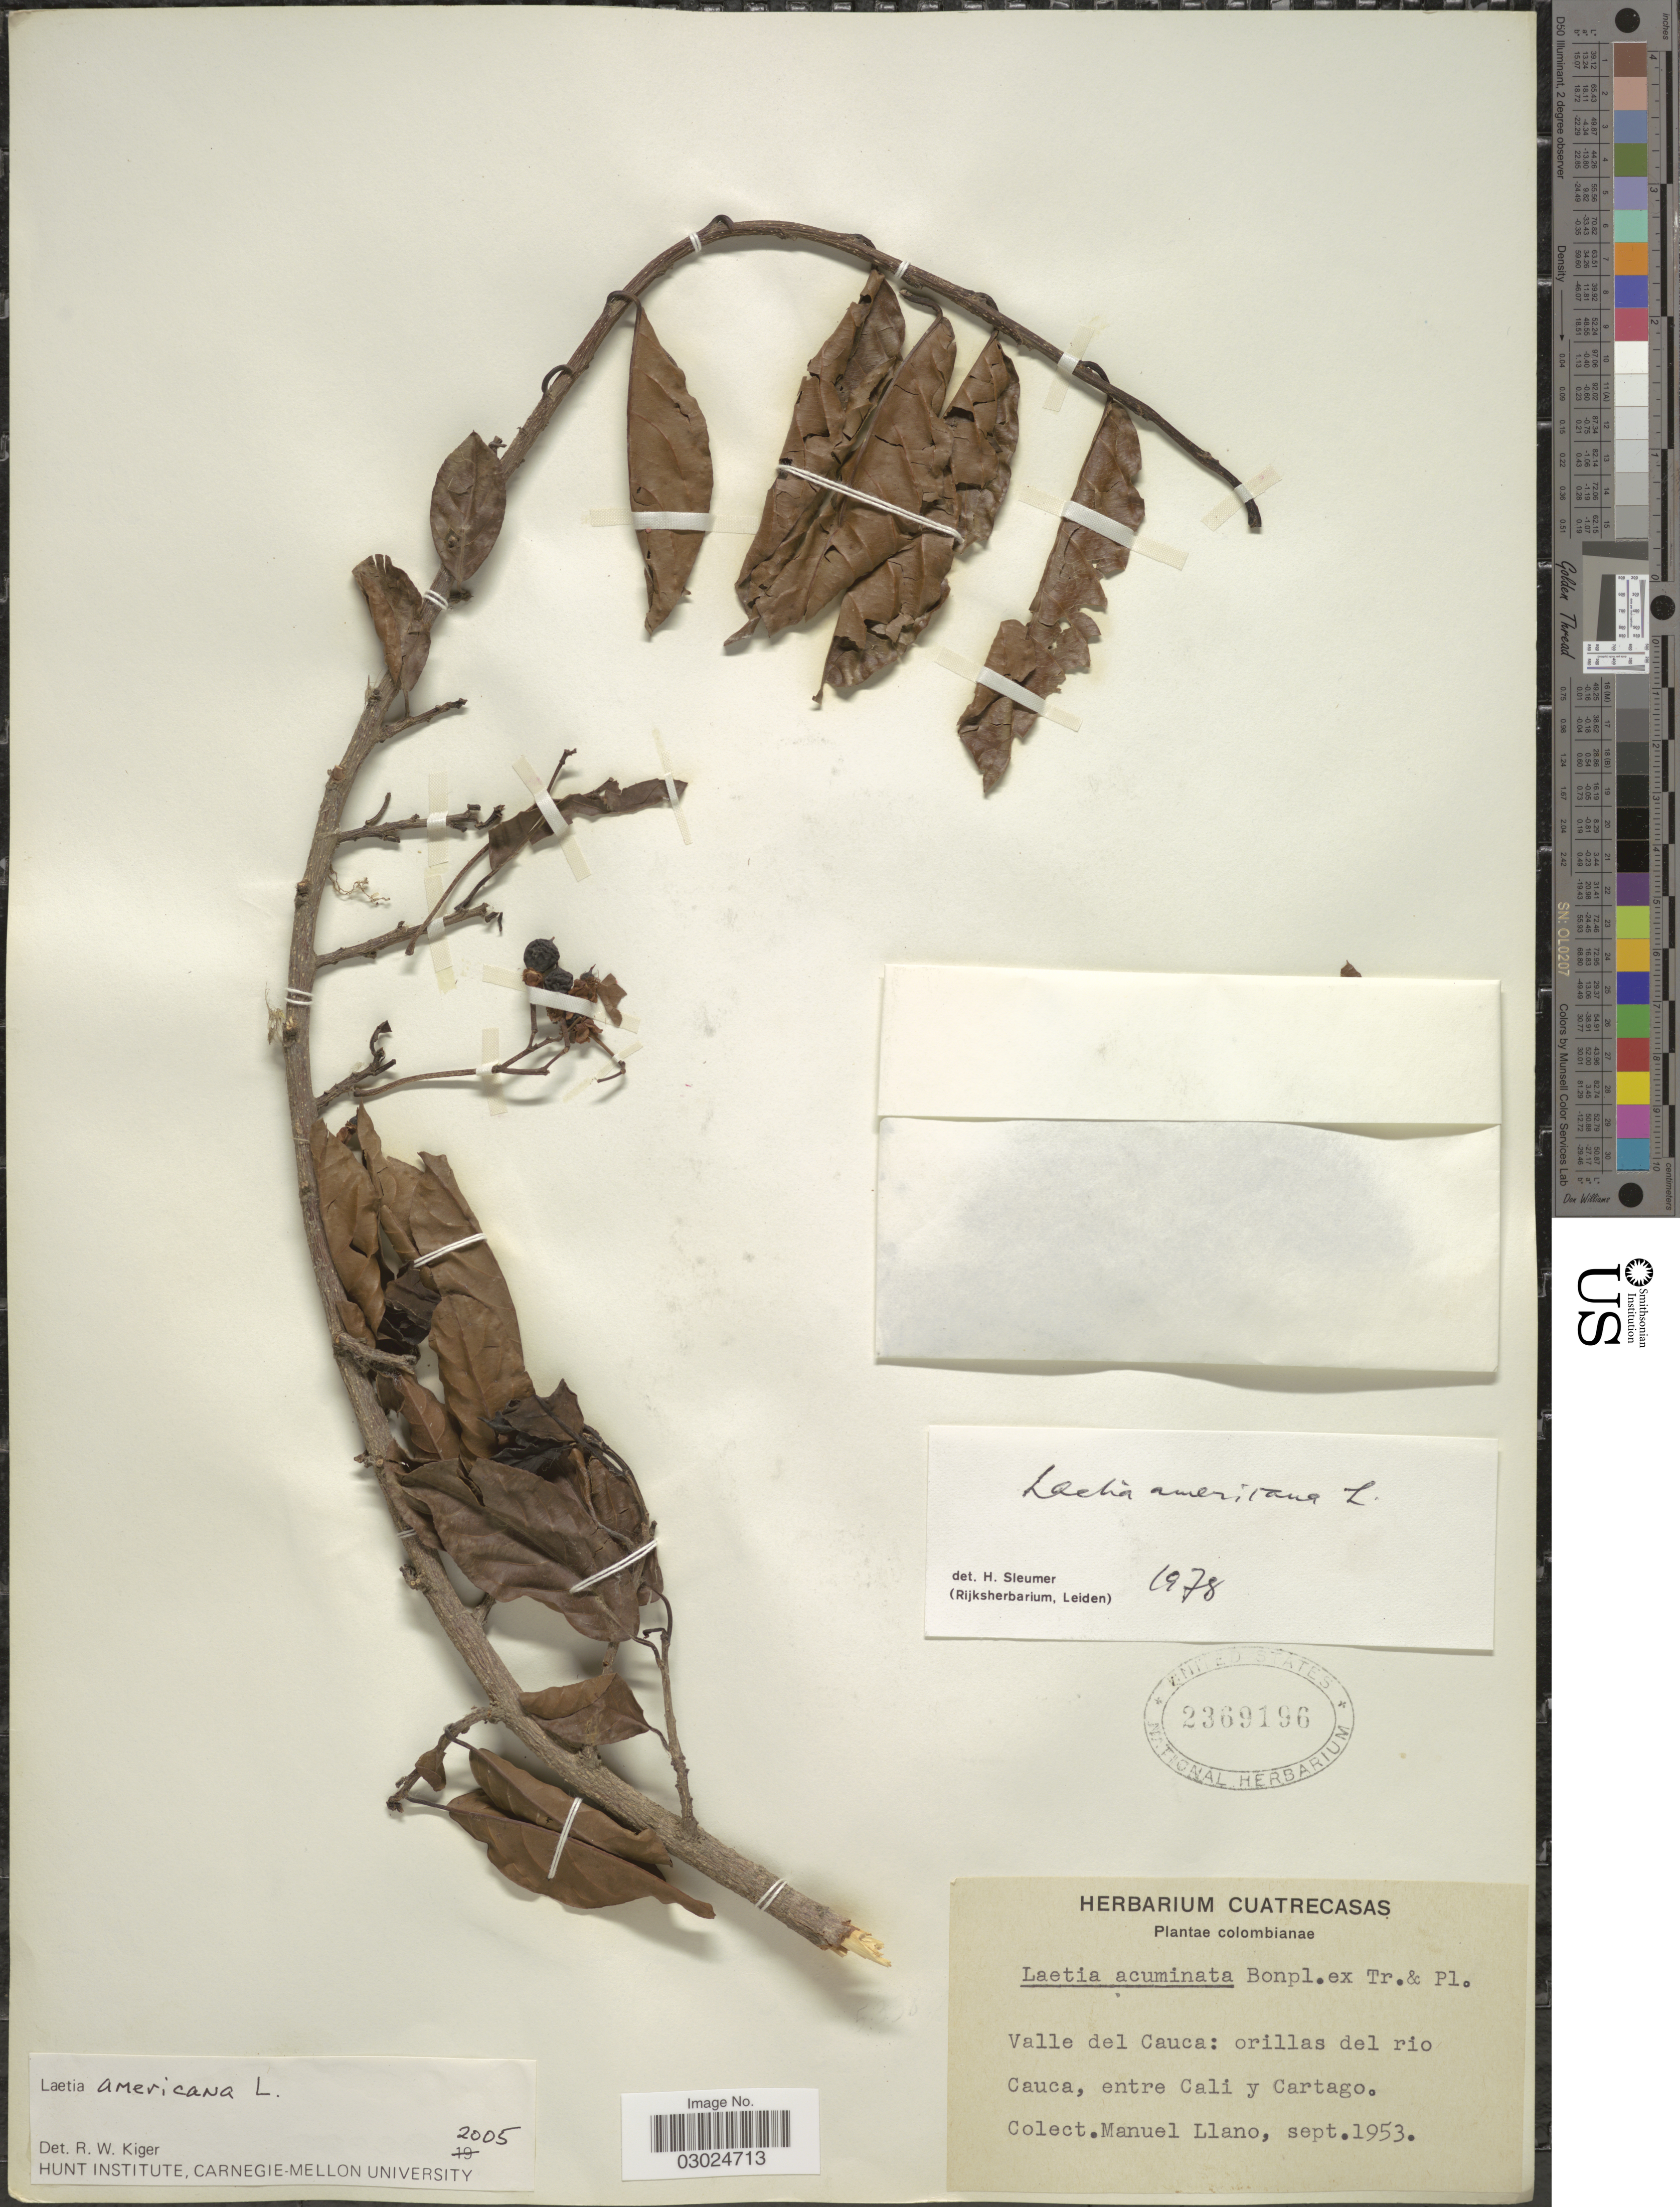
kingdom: Plantae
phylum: Tracheophyta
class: Magnoliopsida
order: Malpighiales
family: Salicaceae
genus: Laetia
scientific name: Laetia americana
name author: L.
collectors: M. Llano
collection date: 1953-09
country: Colombia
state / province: Cauca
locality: Entre Cali y Cartago.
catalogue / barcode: US 2369196